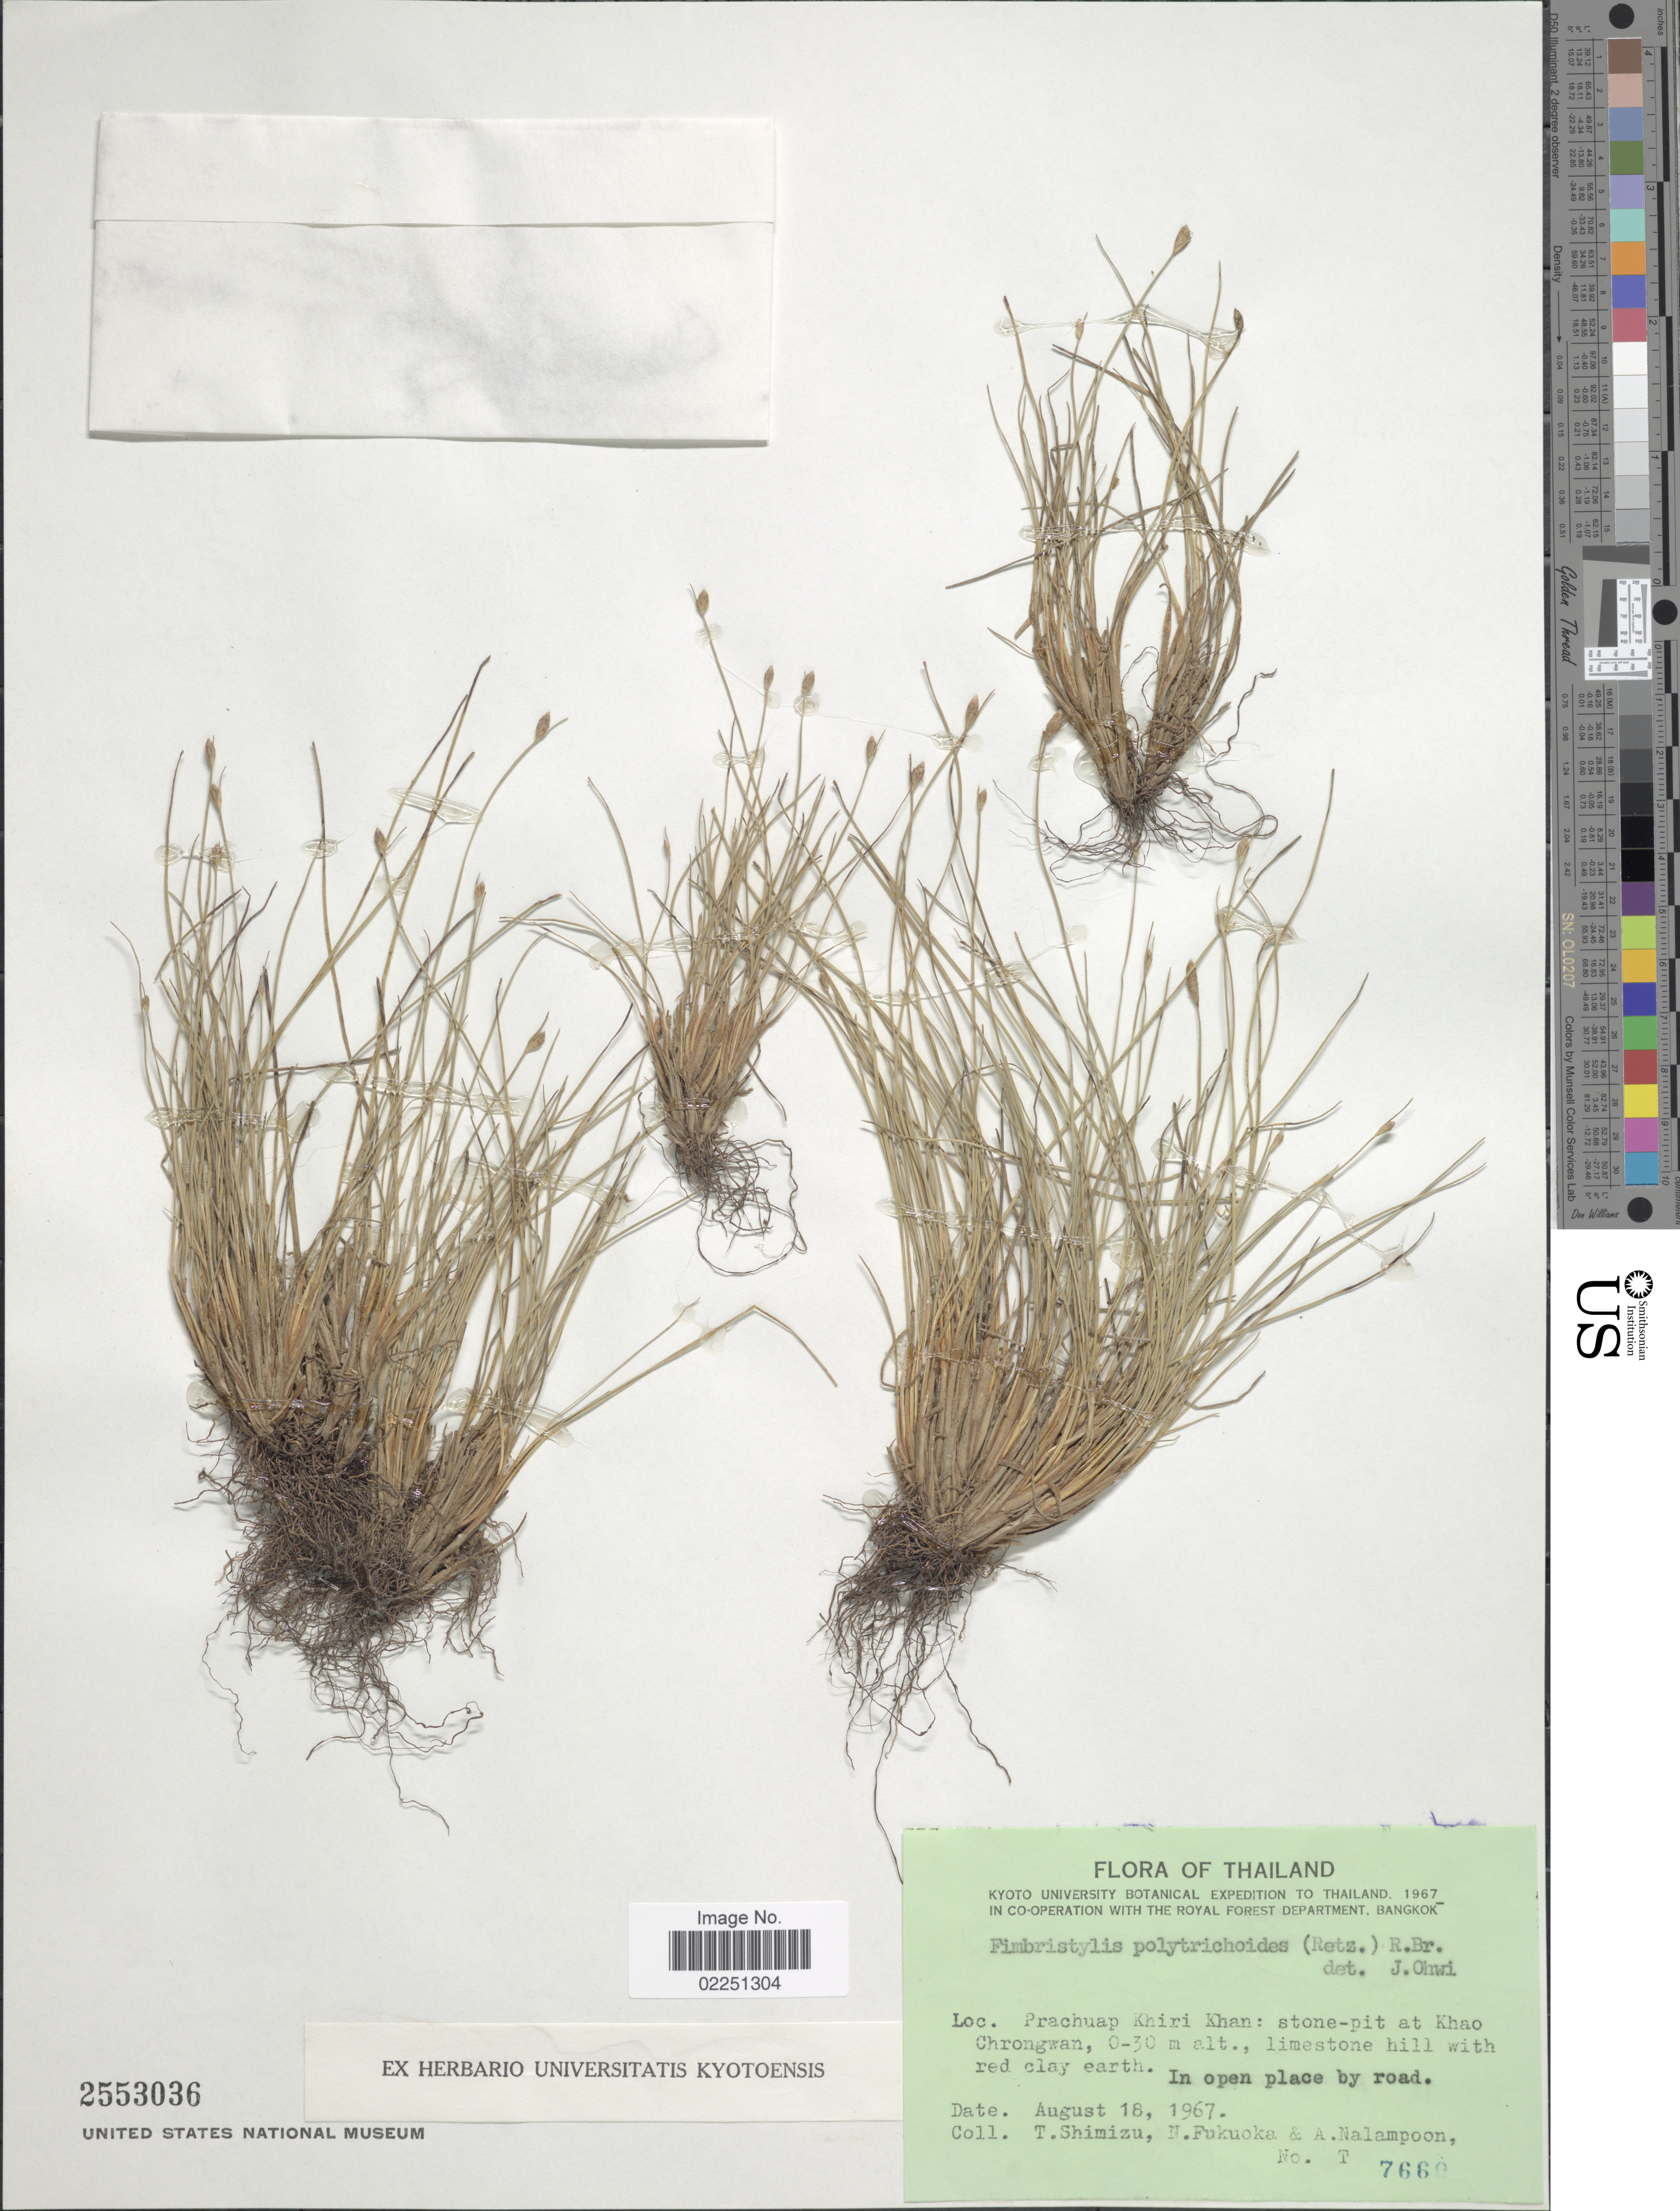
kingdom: Plantae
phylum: Tracheophyta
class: Liliopsida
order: Poales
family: Cyperaceae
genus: Fimbristylis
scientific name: Fimbristylis polytrichoides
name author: (Retz.) Vahl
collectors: T. Shimizu, N. Fukuoka & A. Nalampoon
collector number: T7669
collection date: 1967-08-18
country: Thailand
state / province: Prachuap Khiri Khan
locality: Stone-pit at Khao Chrongwan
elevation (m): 0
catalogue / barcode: US 2553036